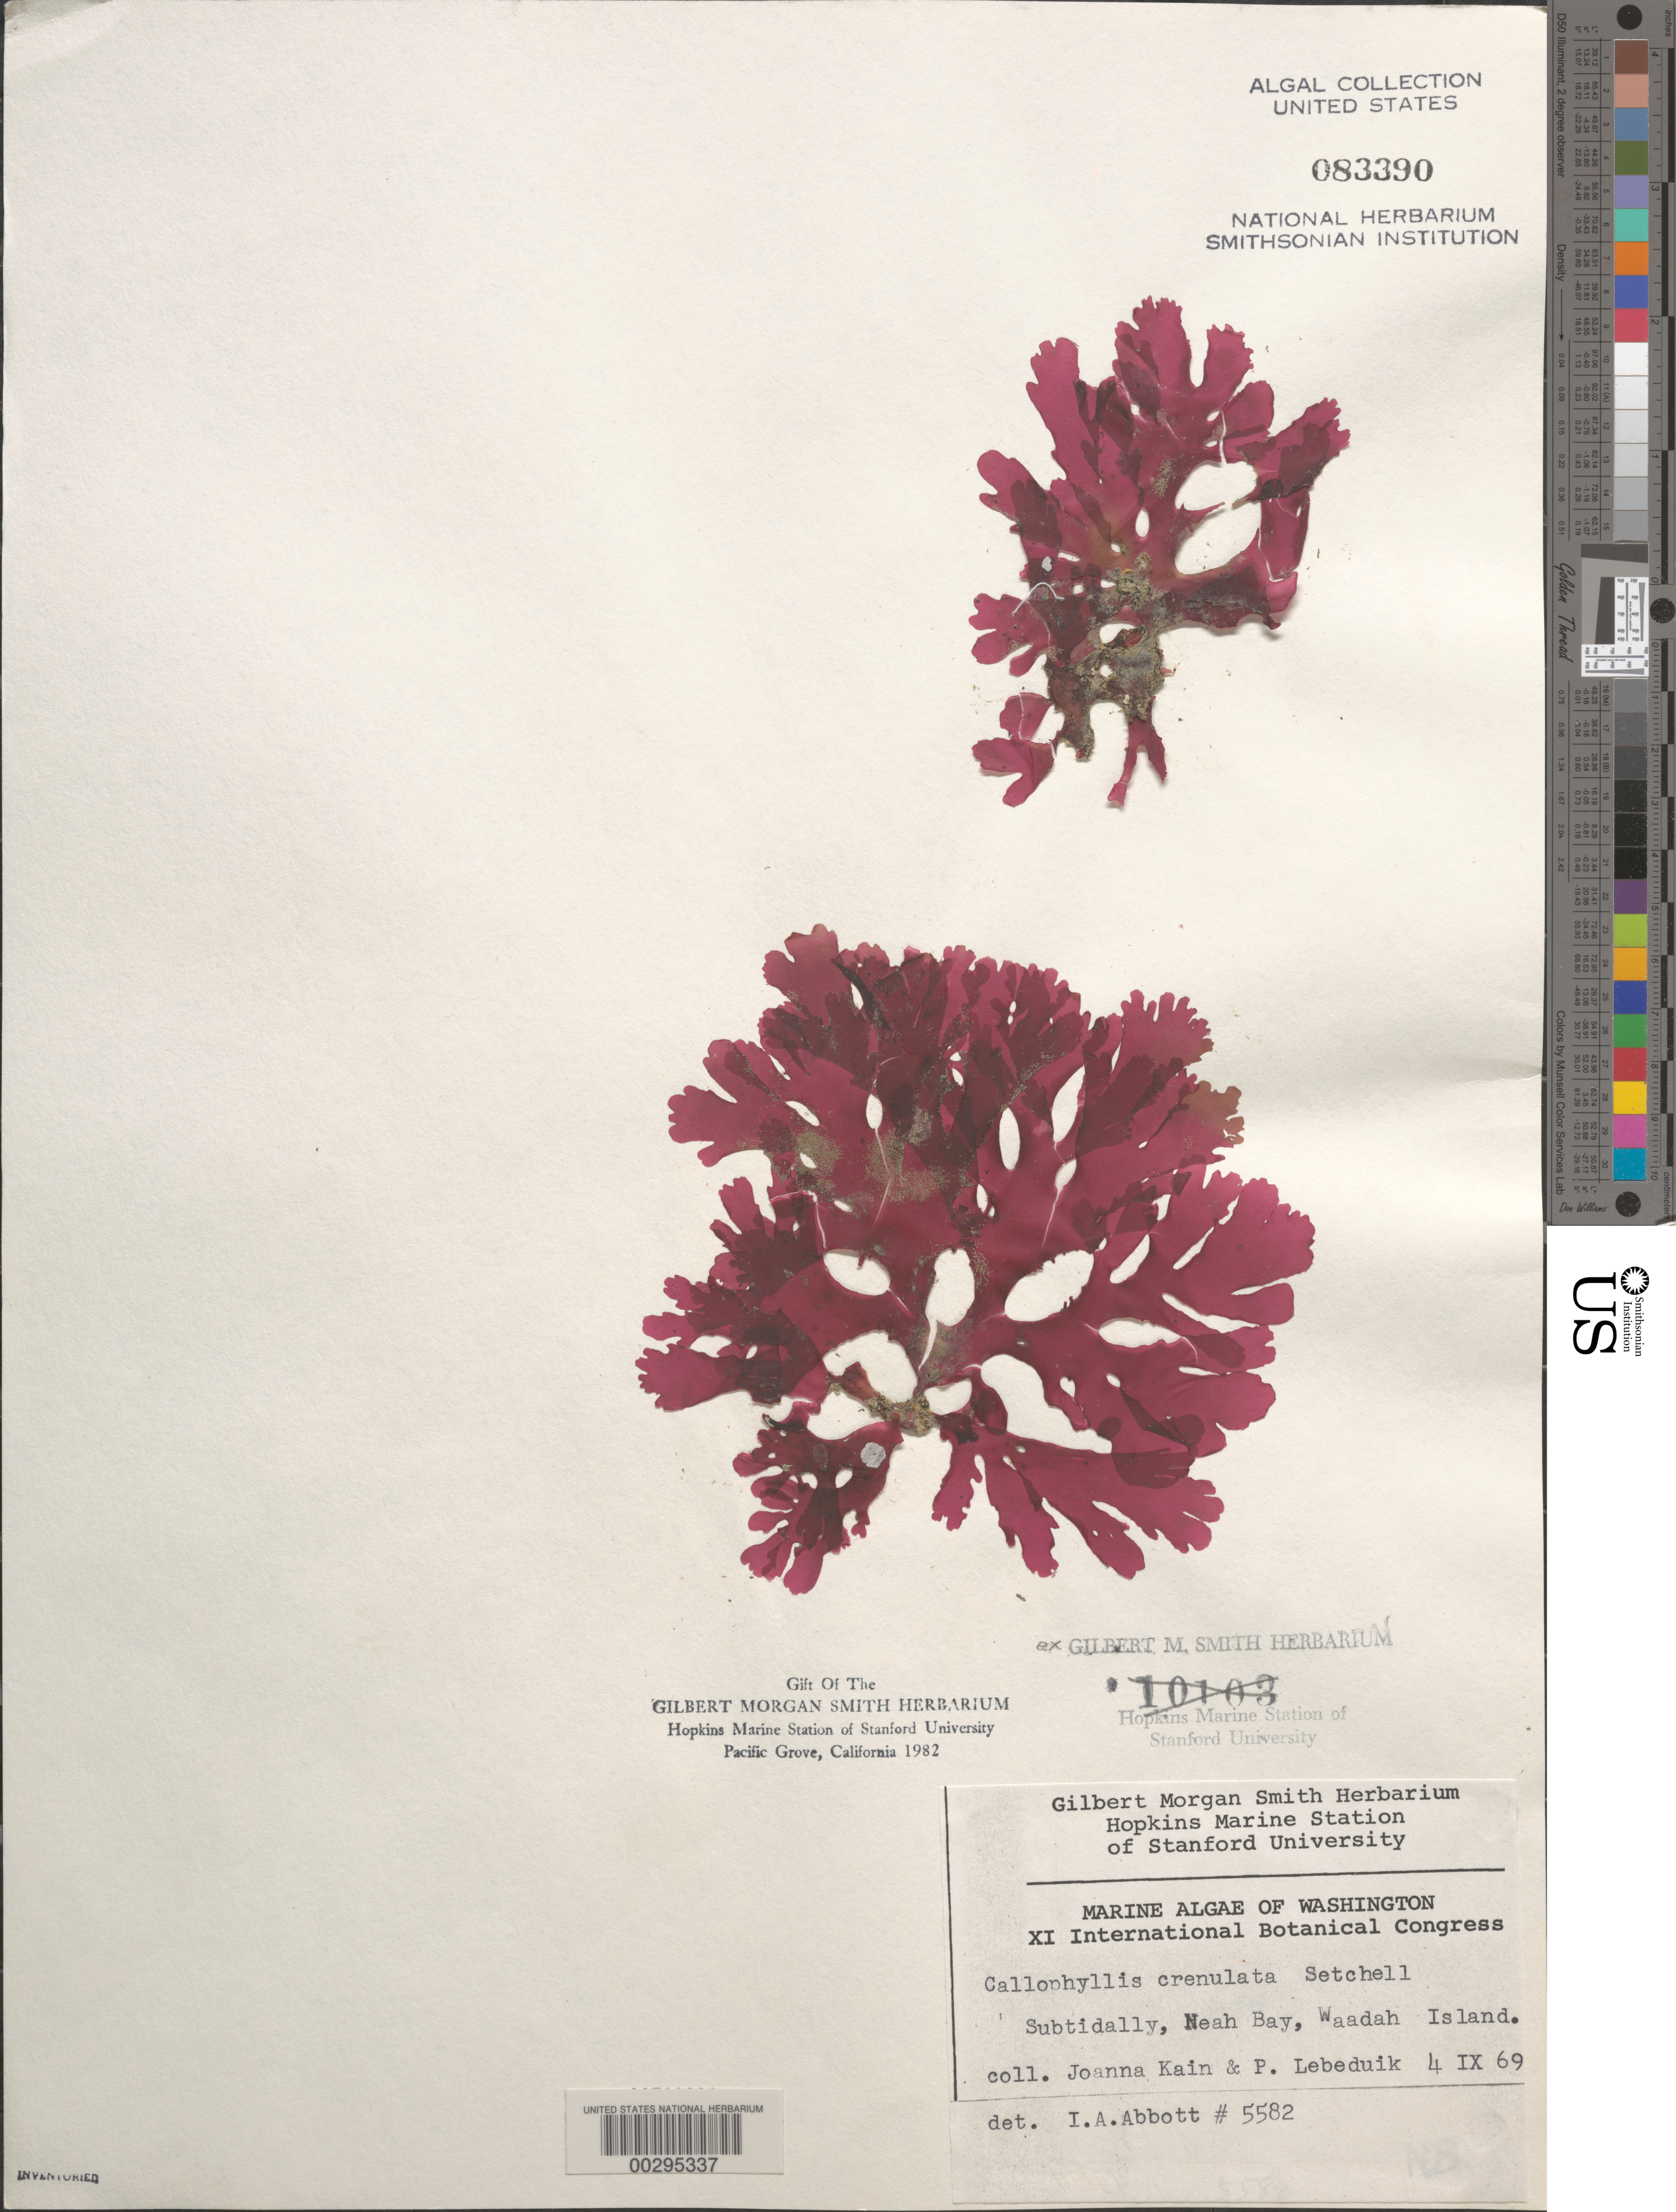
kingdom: Plantae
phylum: Rhodophyta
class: Florideophyceae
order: Gigartinales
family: Kallymeniaceae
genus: Callophyllis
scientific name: Callophyllis crenulata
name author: Setch.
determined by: Abbott, Isabella A.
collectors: J.M. Kain & P. Lebednik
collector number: IAA 5582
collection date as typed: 04 Sep 1969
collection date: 1969-09-04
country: United States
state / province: Washington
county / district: Clallam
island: Waadah Island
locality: Neah Bay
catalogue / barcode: US 83390